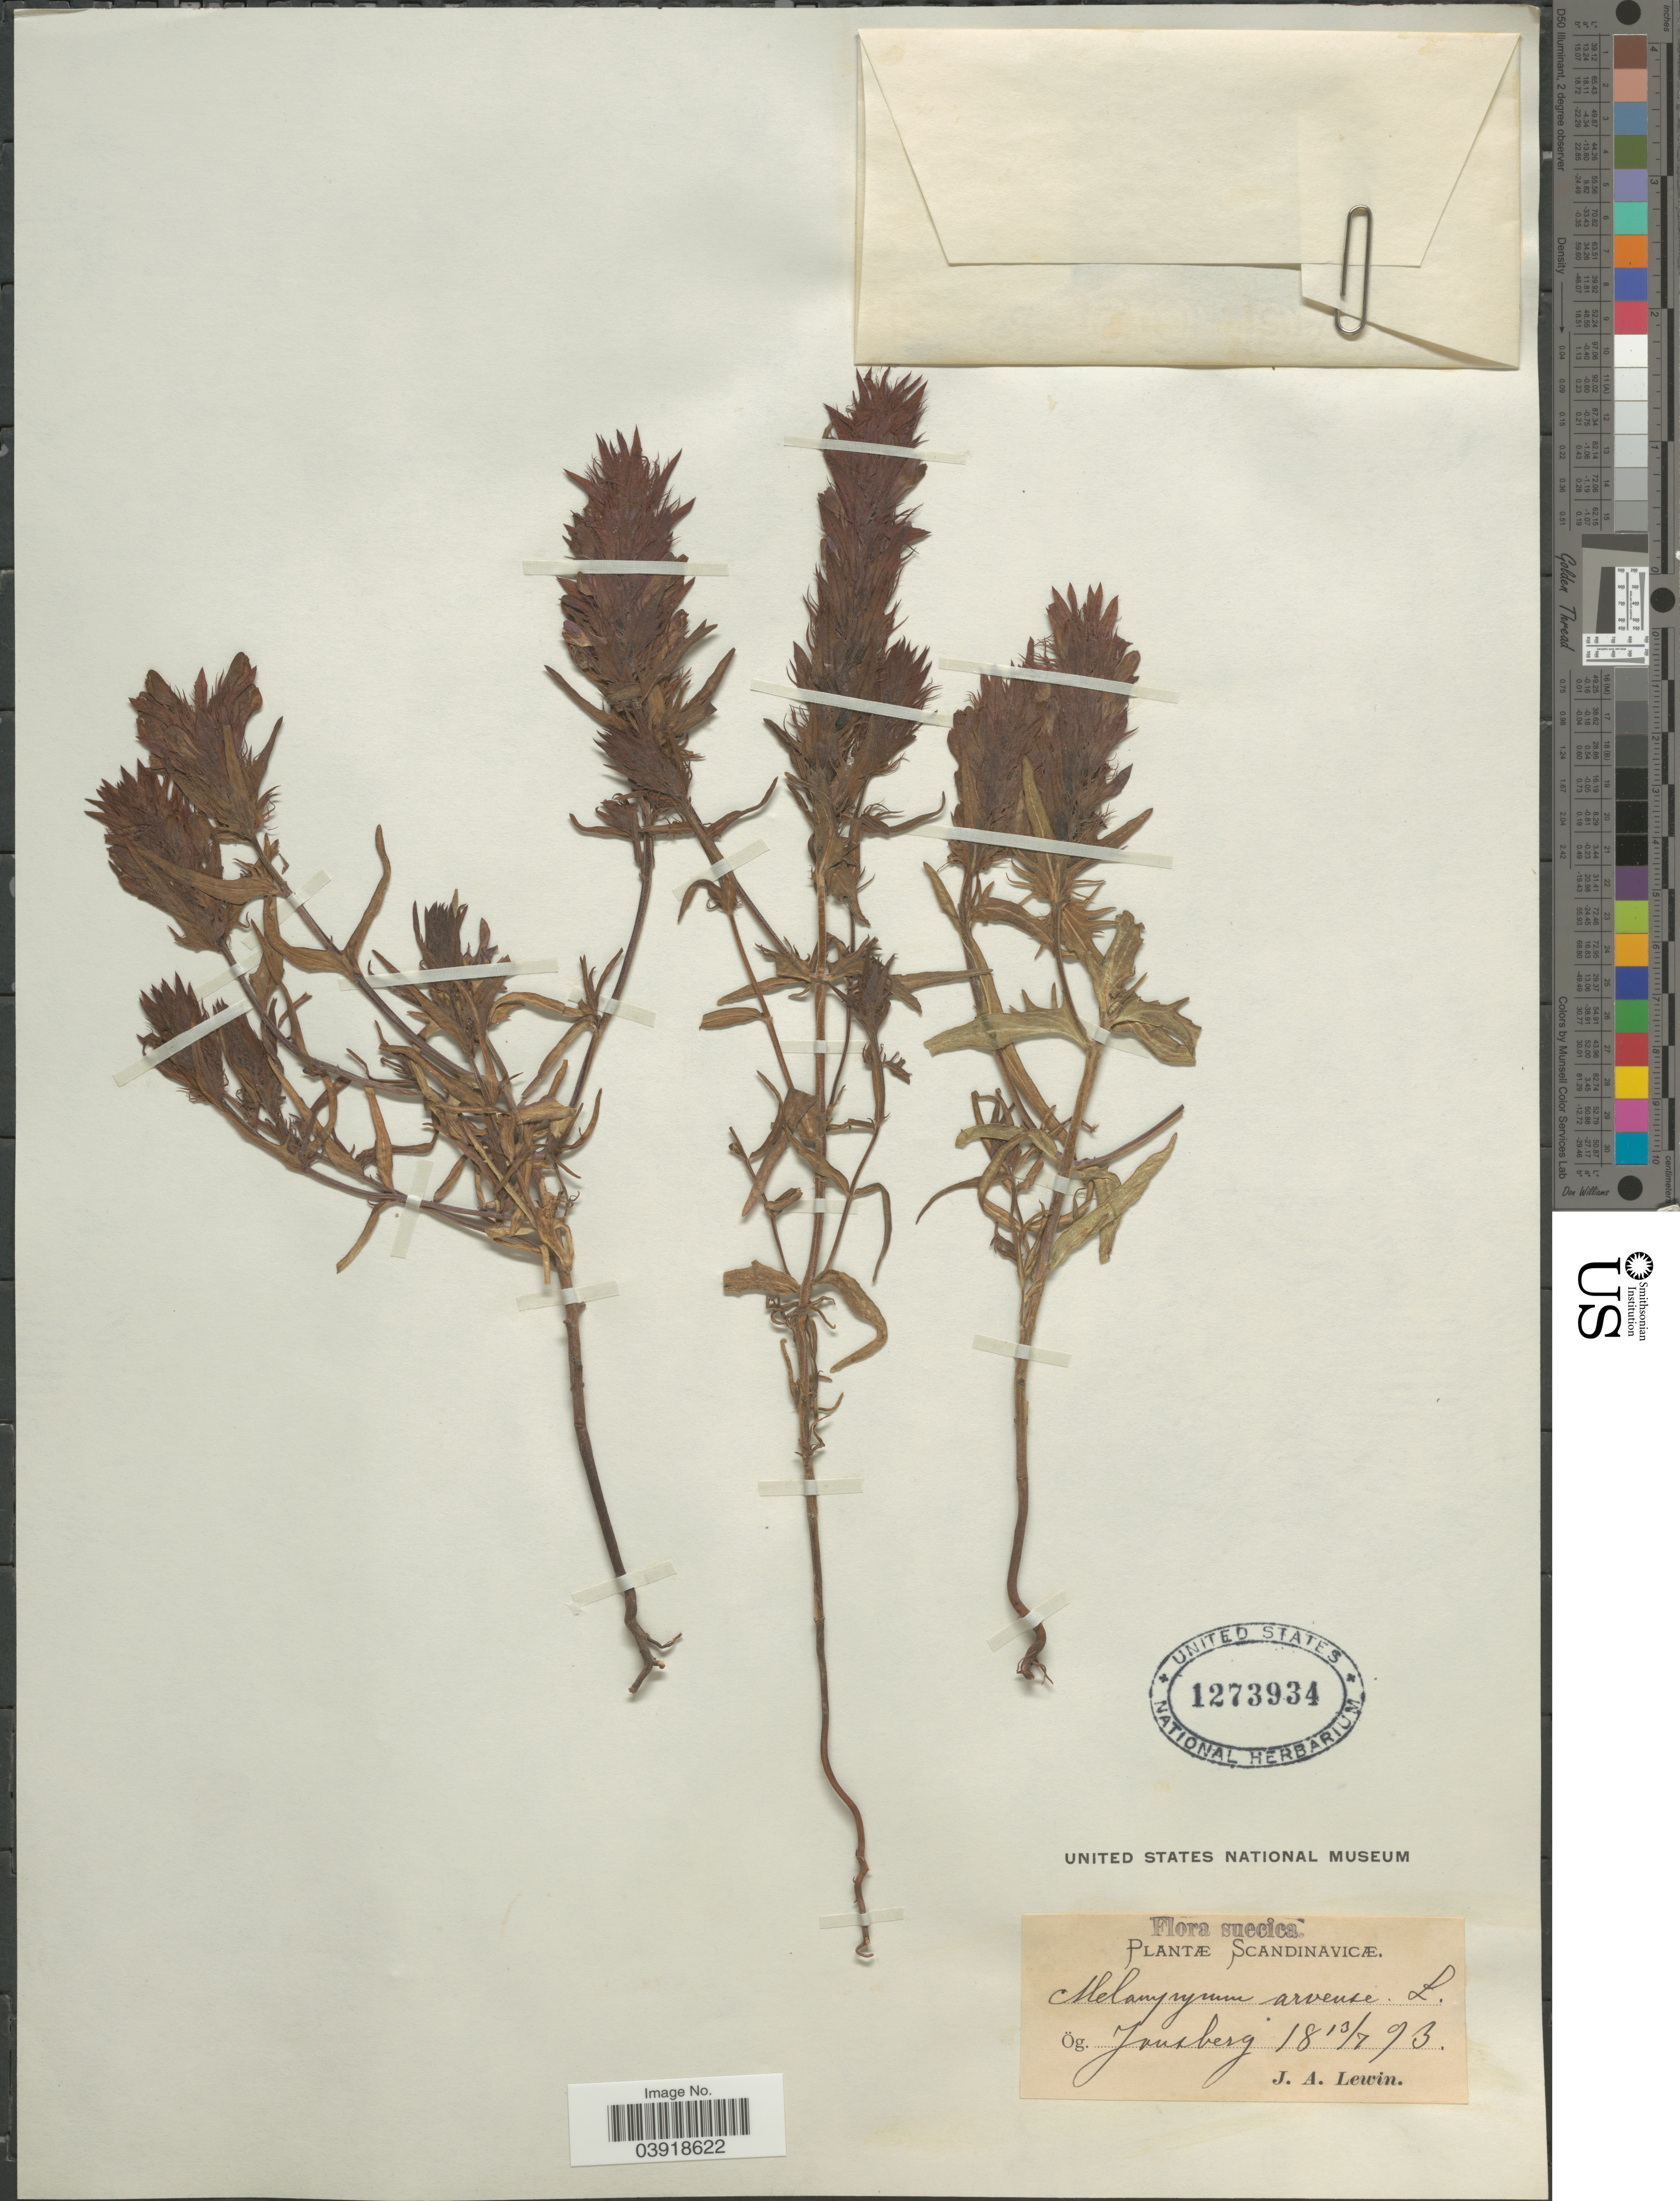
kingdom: Plantae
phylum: Tracheophyta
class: Magnoliopsida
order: Lamiales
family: Orobanchaceae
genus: Melampyrum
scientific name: Melampyrum arvense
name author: L.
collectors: J. Lewin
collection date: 1893-07-13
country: Sweden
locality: Suecica. Scandinavicæ. Jansberg.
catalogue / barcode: US 1273934